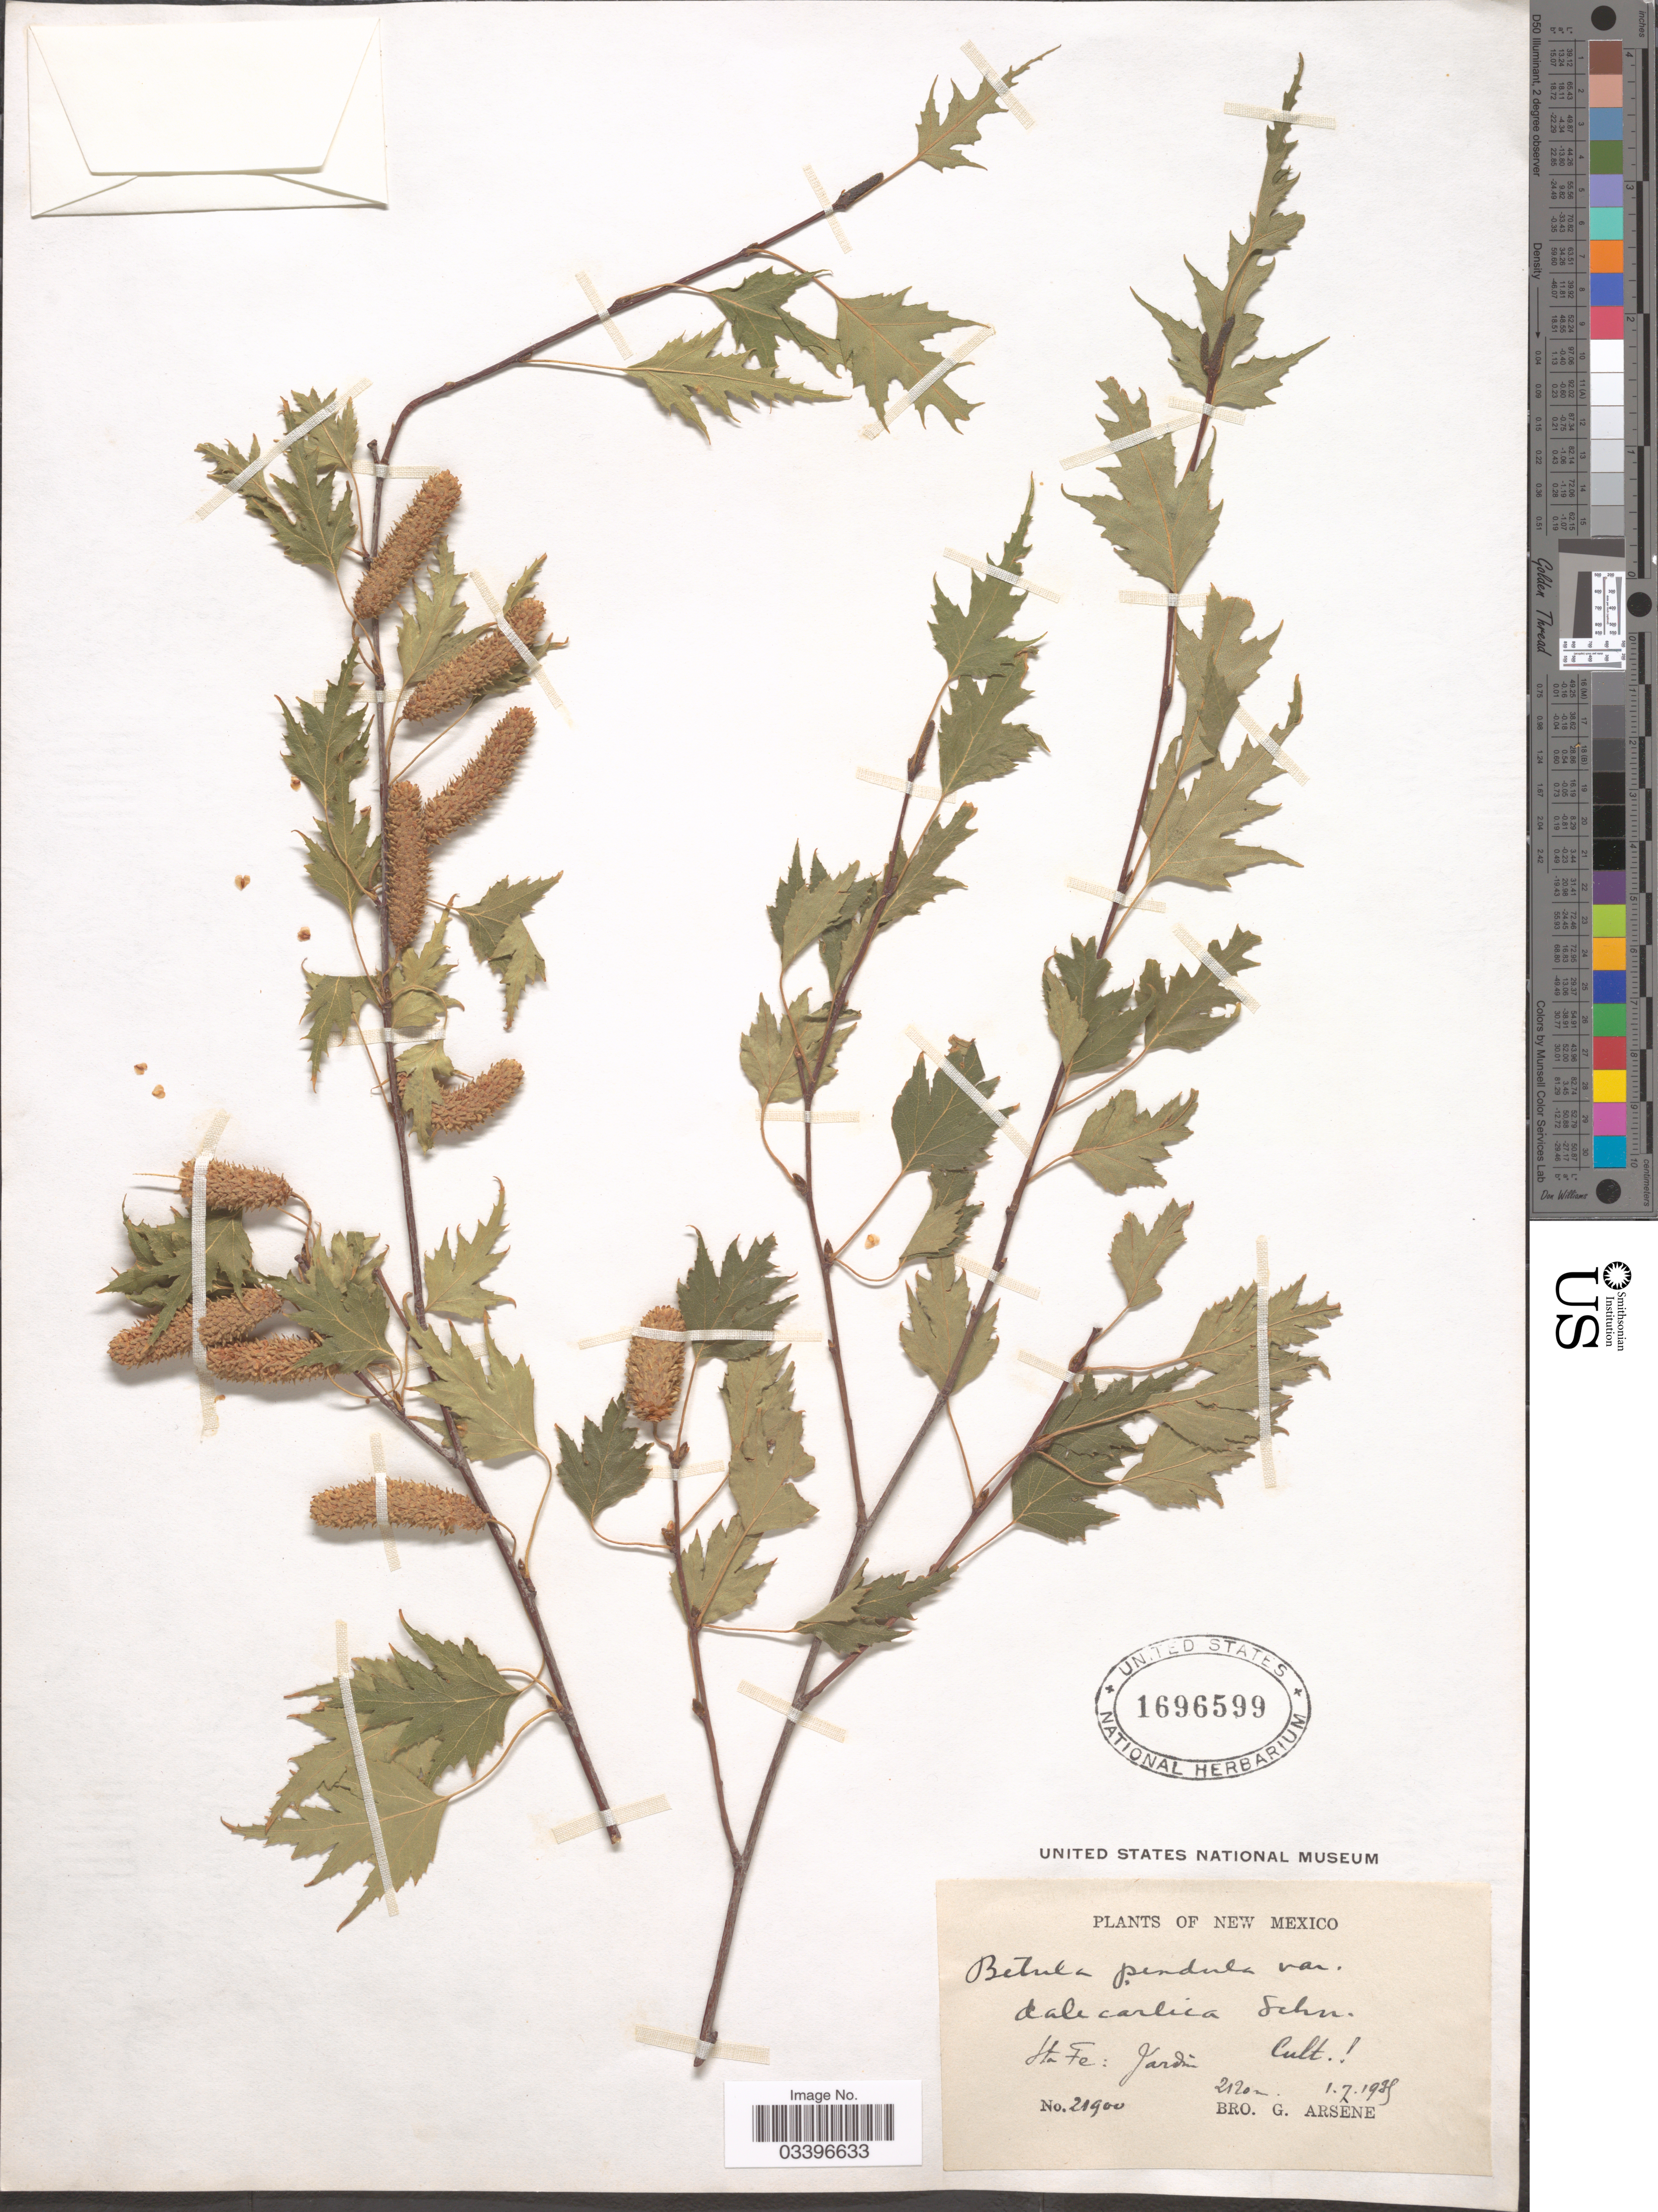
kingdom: Plantae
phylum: Tracheophyta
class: Magnoliopsida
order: Fagales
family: Betulaceae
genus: Betula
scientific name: Betula pendula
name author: Roth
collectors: Bro. G. Arsène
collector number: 21900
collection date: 1935-01-07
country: United States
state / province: New Mexico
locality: Sta Fe: Jardin.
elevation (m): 2120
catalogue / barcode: US 1696599